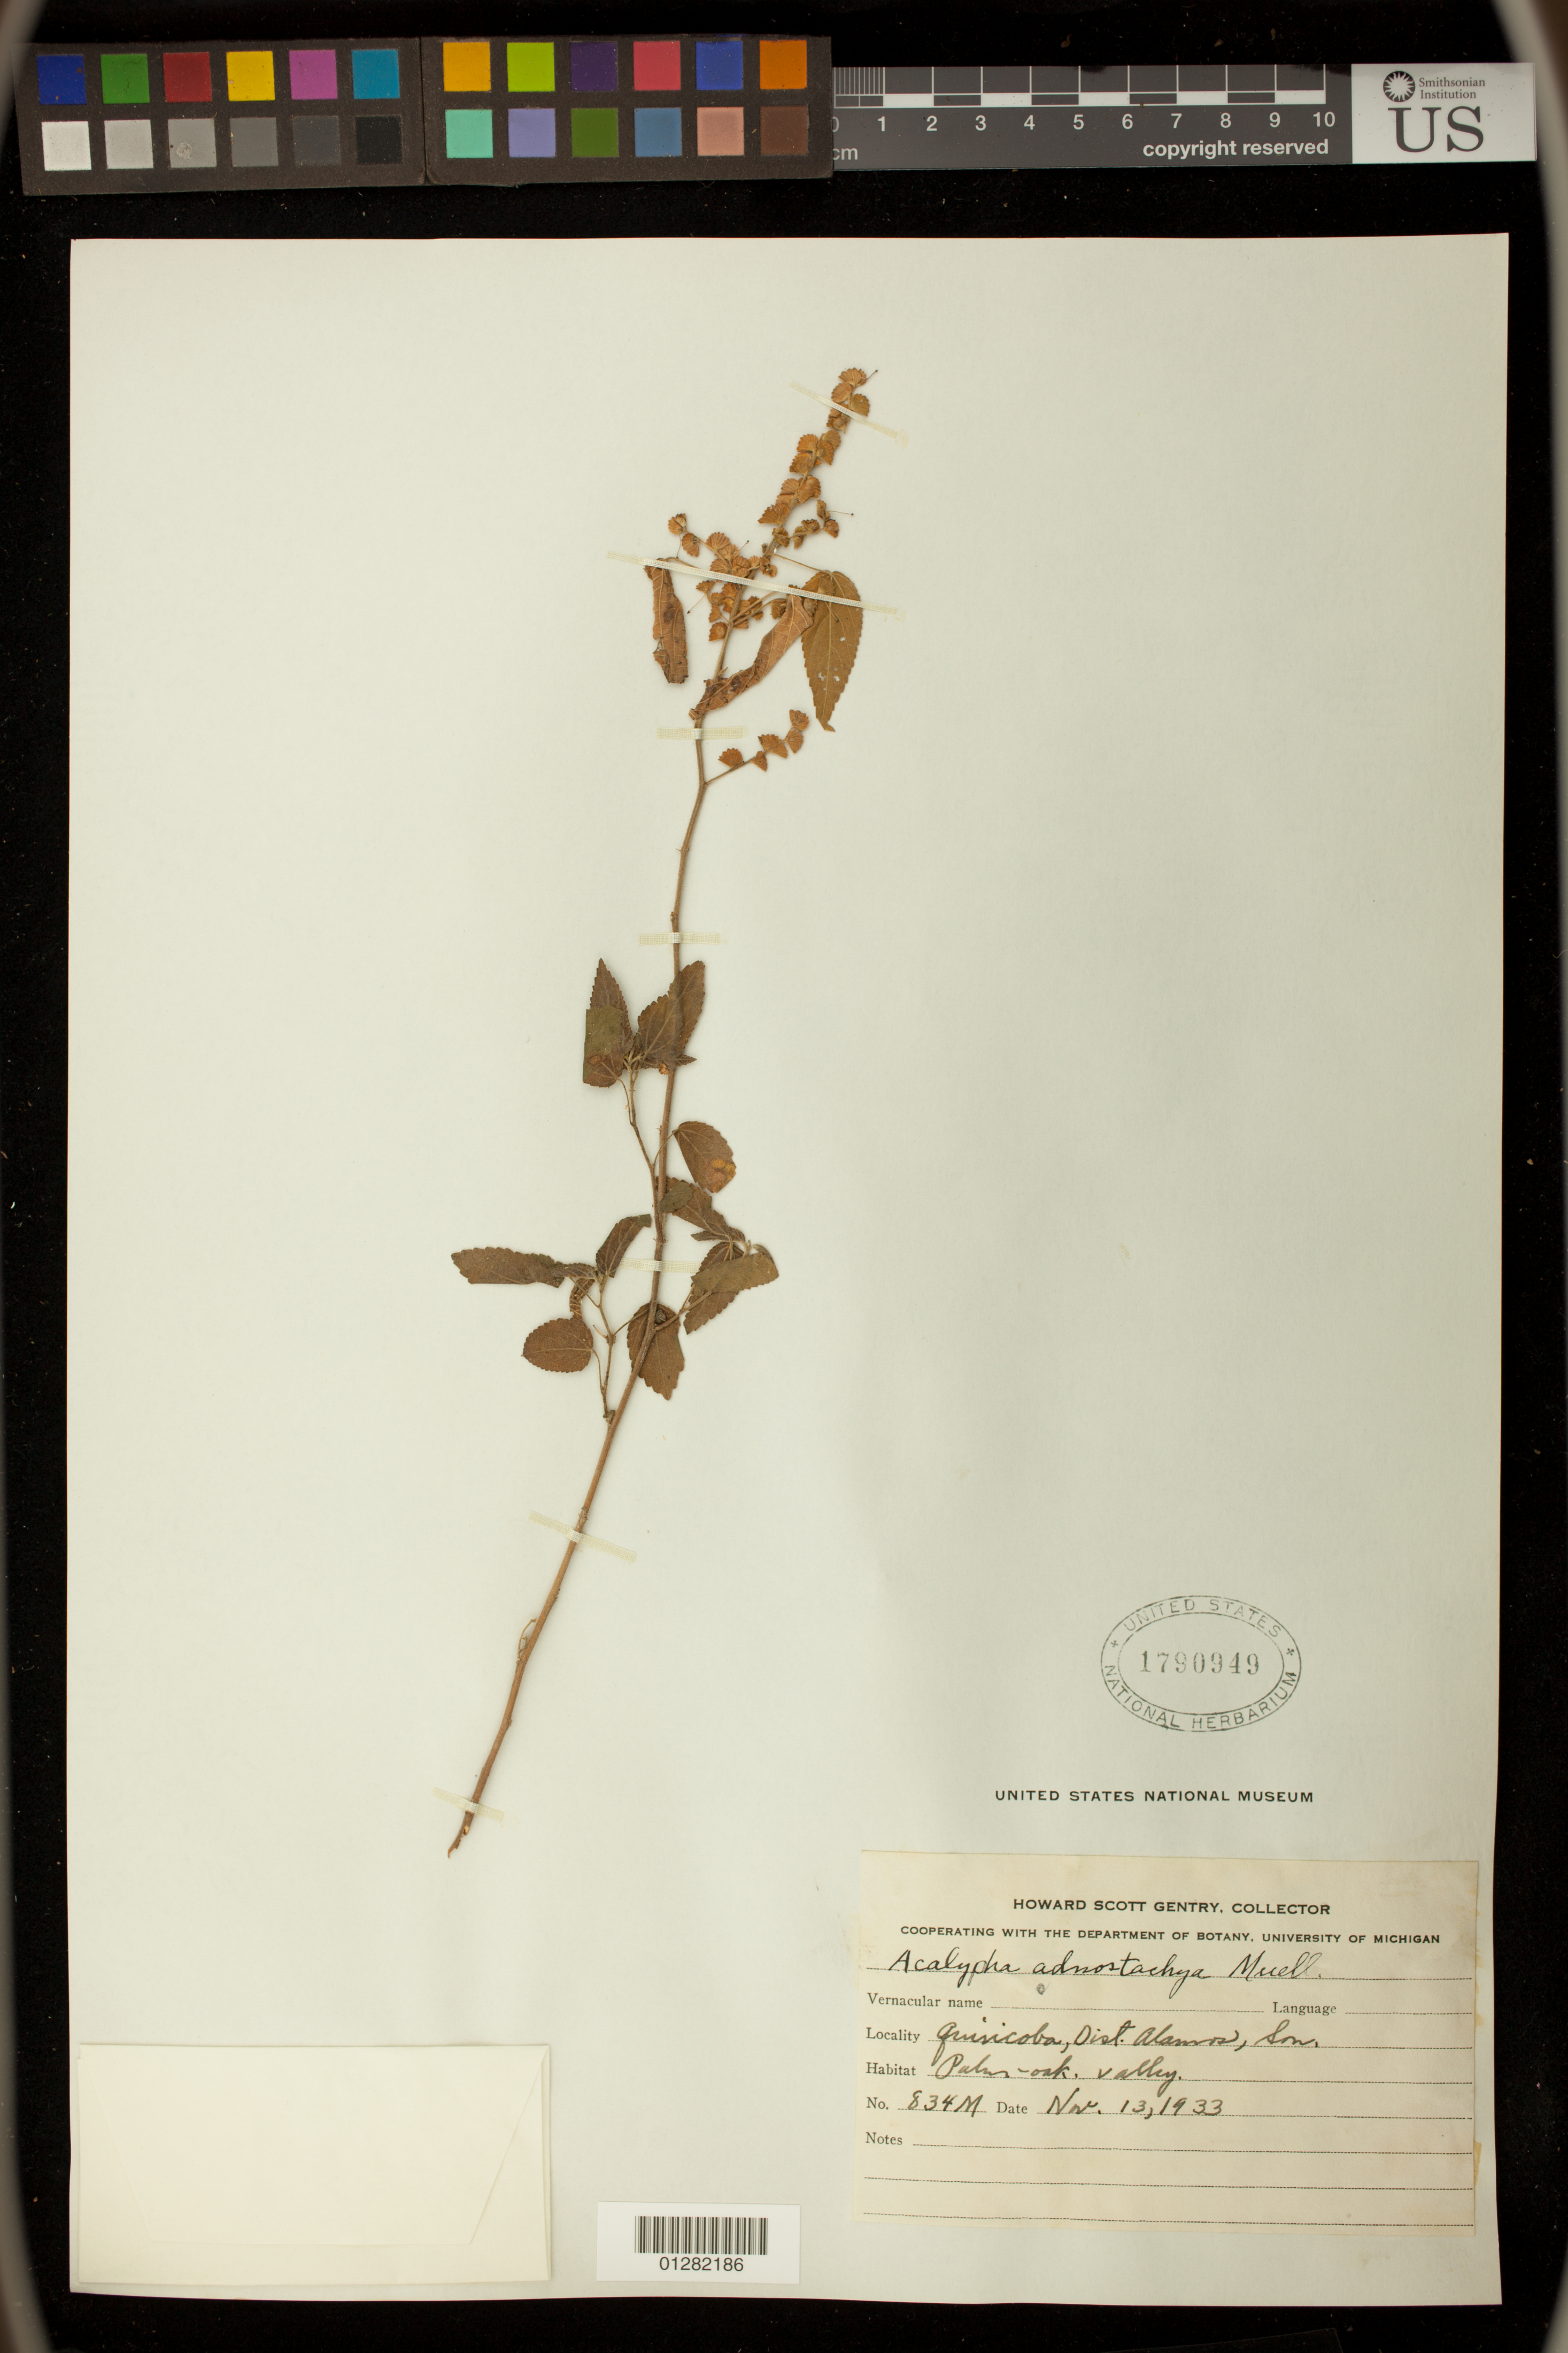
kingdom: Plantae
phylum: Tracheophyta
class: Magnoliopsida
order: Malpighiales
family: Euphorbiaceae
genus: Acalypha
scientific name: Acalypha adenostachya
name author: Müll. Arg.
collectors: H. S. Gentry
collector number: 834M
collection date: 1933-11-13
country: Mexico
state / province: Sonora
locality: Quisicoba, Alamos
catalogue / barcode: US 1790949